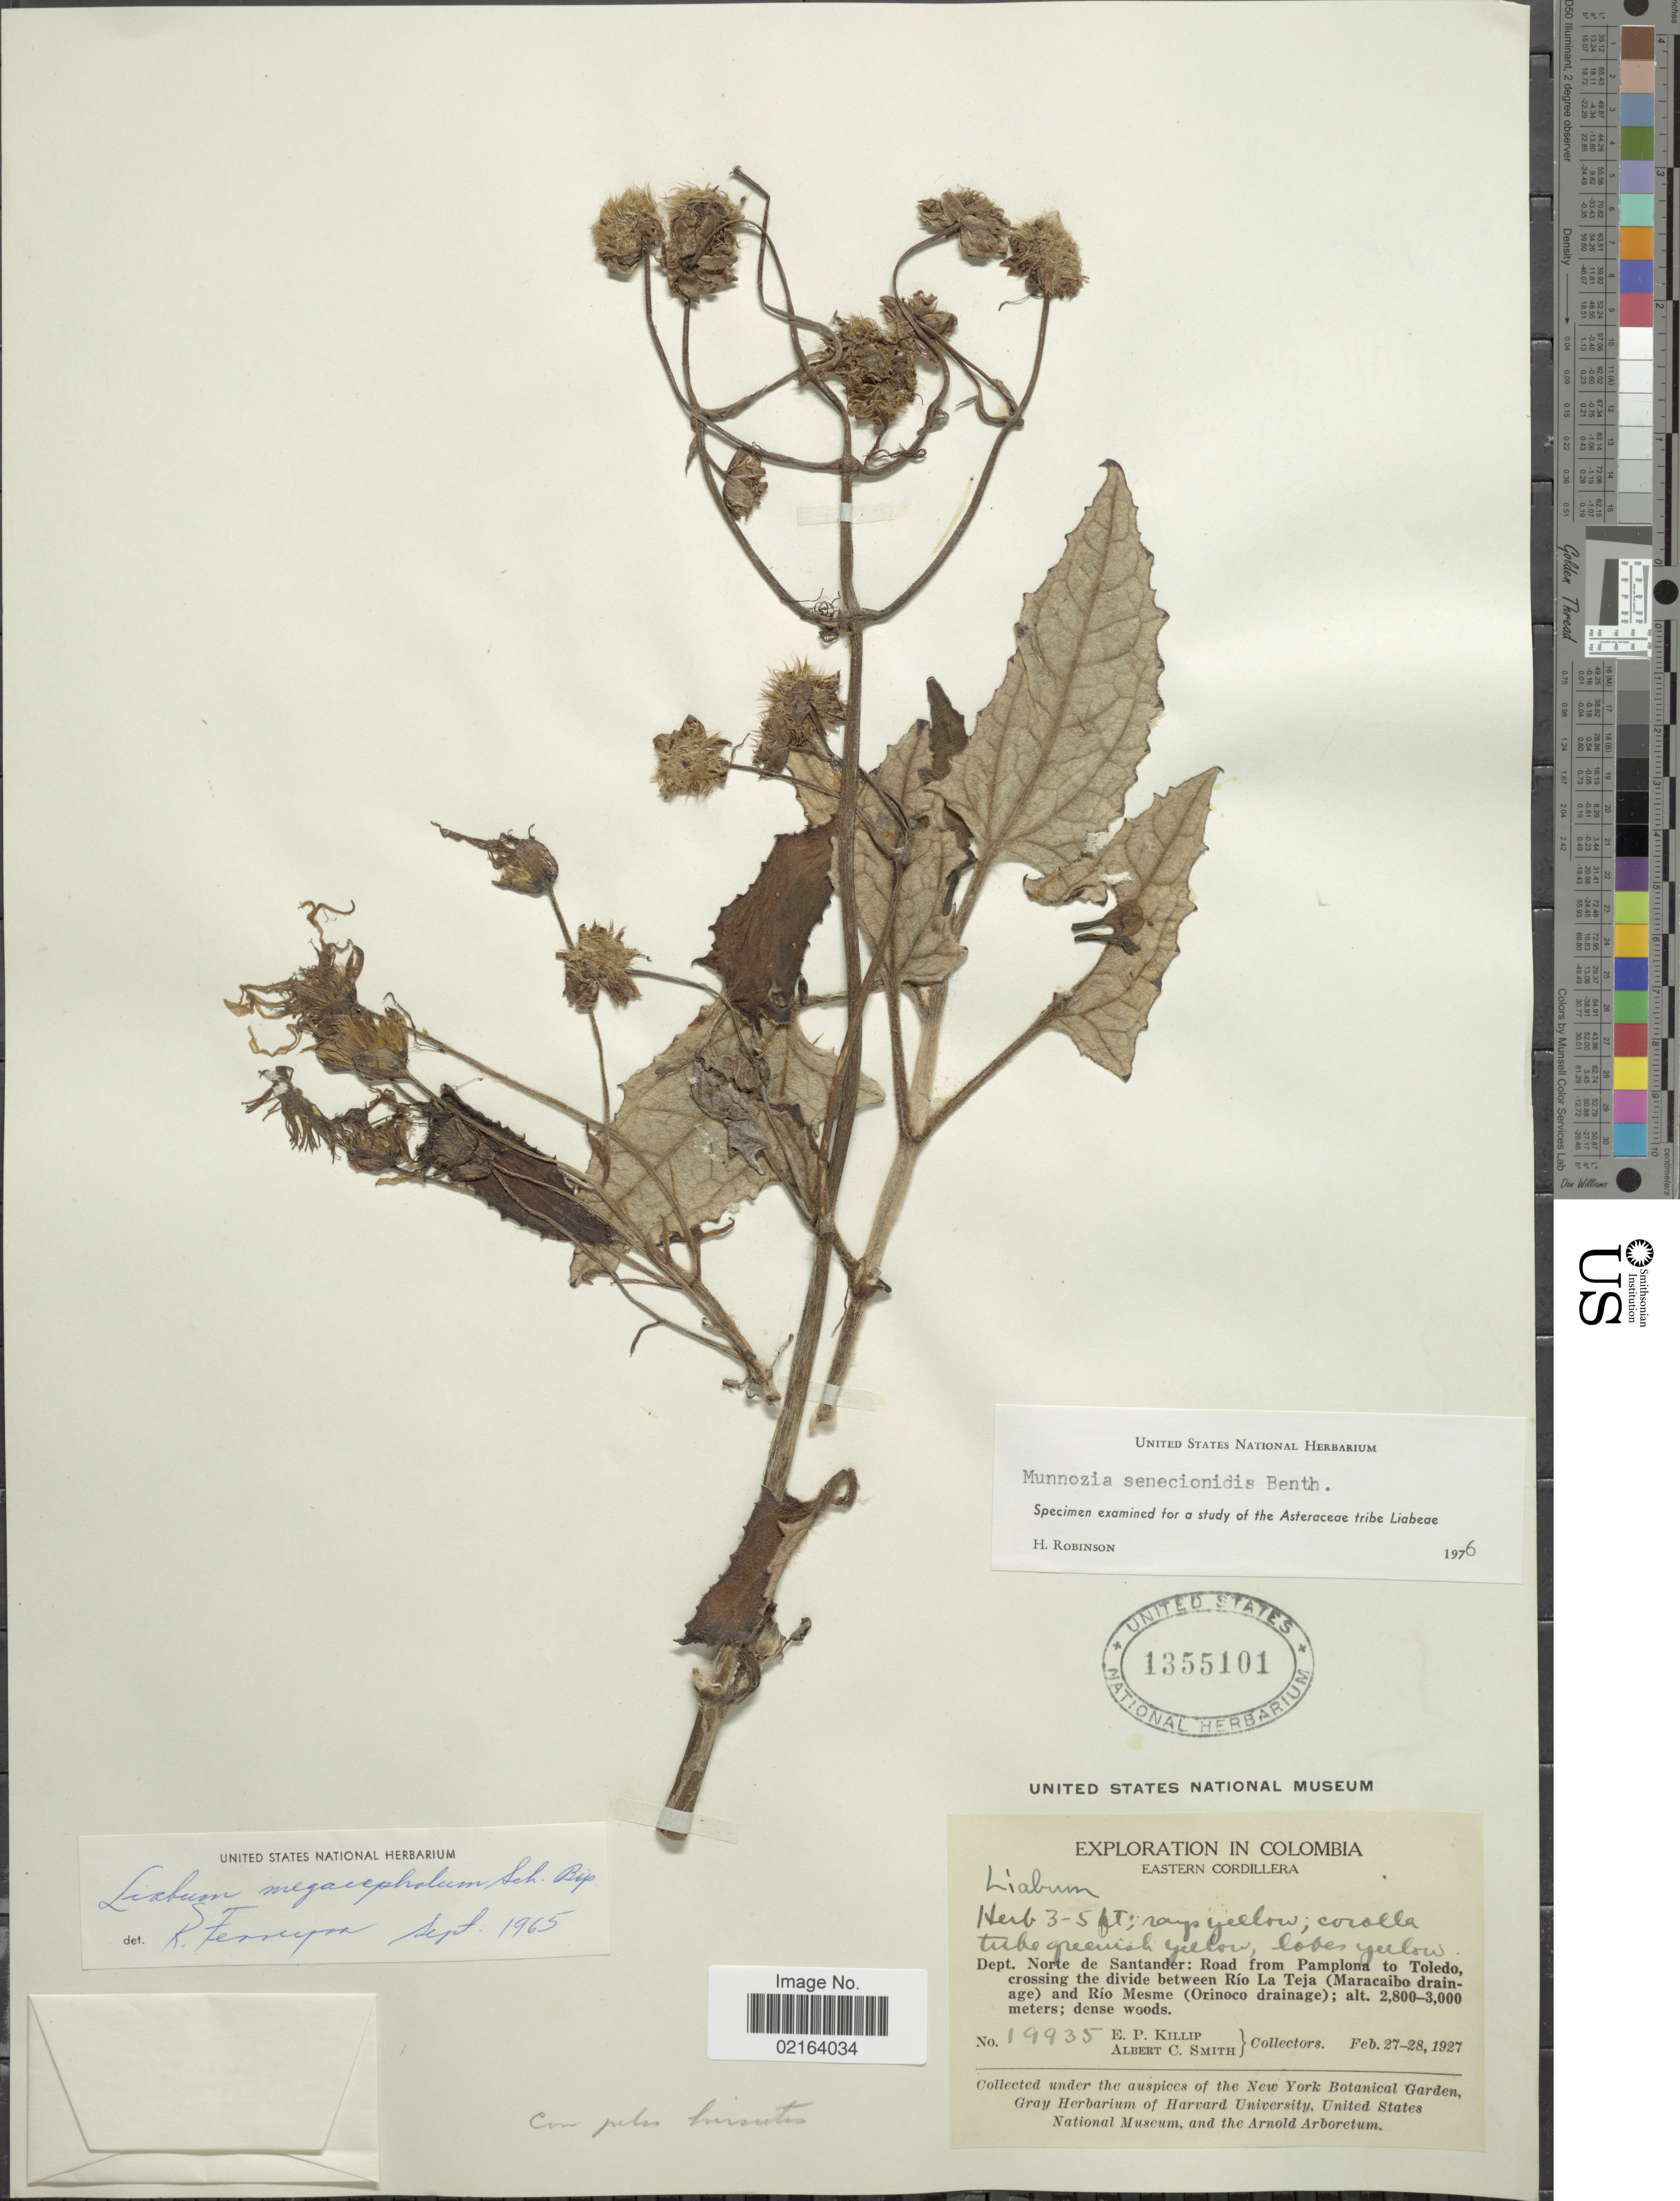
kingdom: Plantae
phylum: Tracheophyta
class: Magnoliopsida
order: Asterales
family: Asteraceae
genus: Munnozia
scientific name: Munnozia senecionidis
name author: Benth.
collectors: E. P. Killip & A. C. Smith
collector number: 19935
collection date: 1927-02-27/1927-02-28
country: Colombia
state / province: Norte de Santander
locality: Eastern Cordillera, Dept. Norte de Santander: Road from Pamplona to Toledo, crossing the divide between Rio La Teja (Maracaibo drainage) and Rio Mesme (Orinoco drainage)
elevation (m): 2800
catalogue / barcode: US 1355101